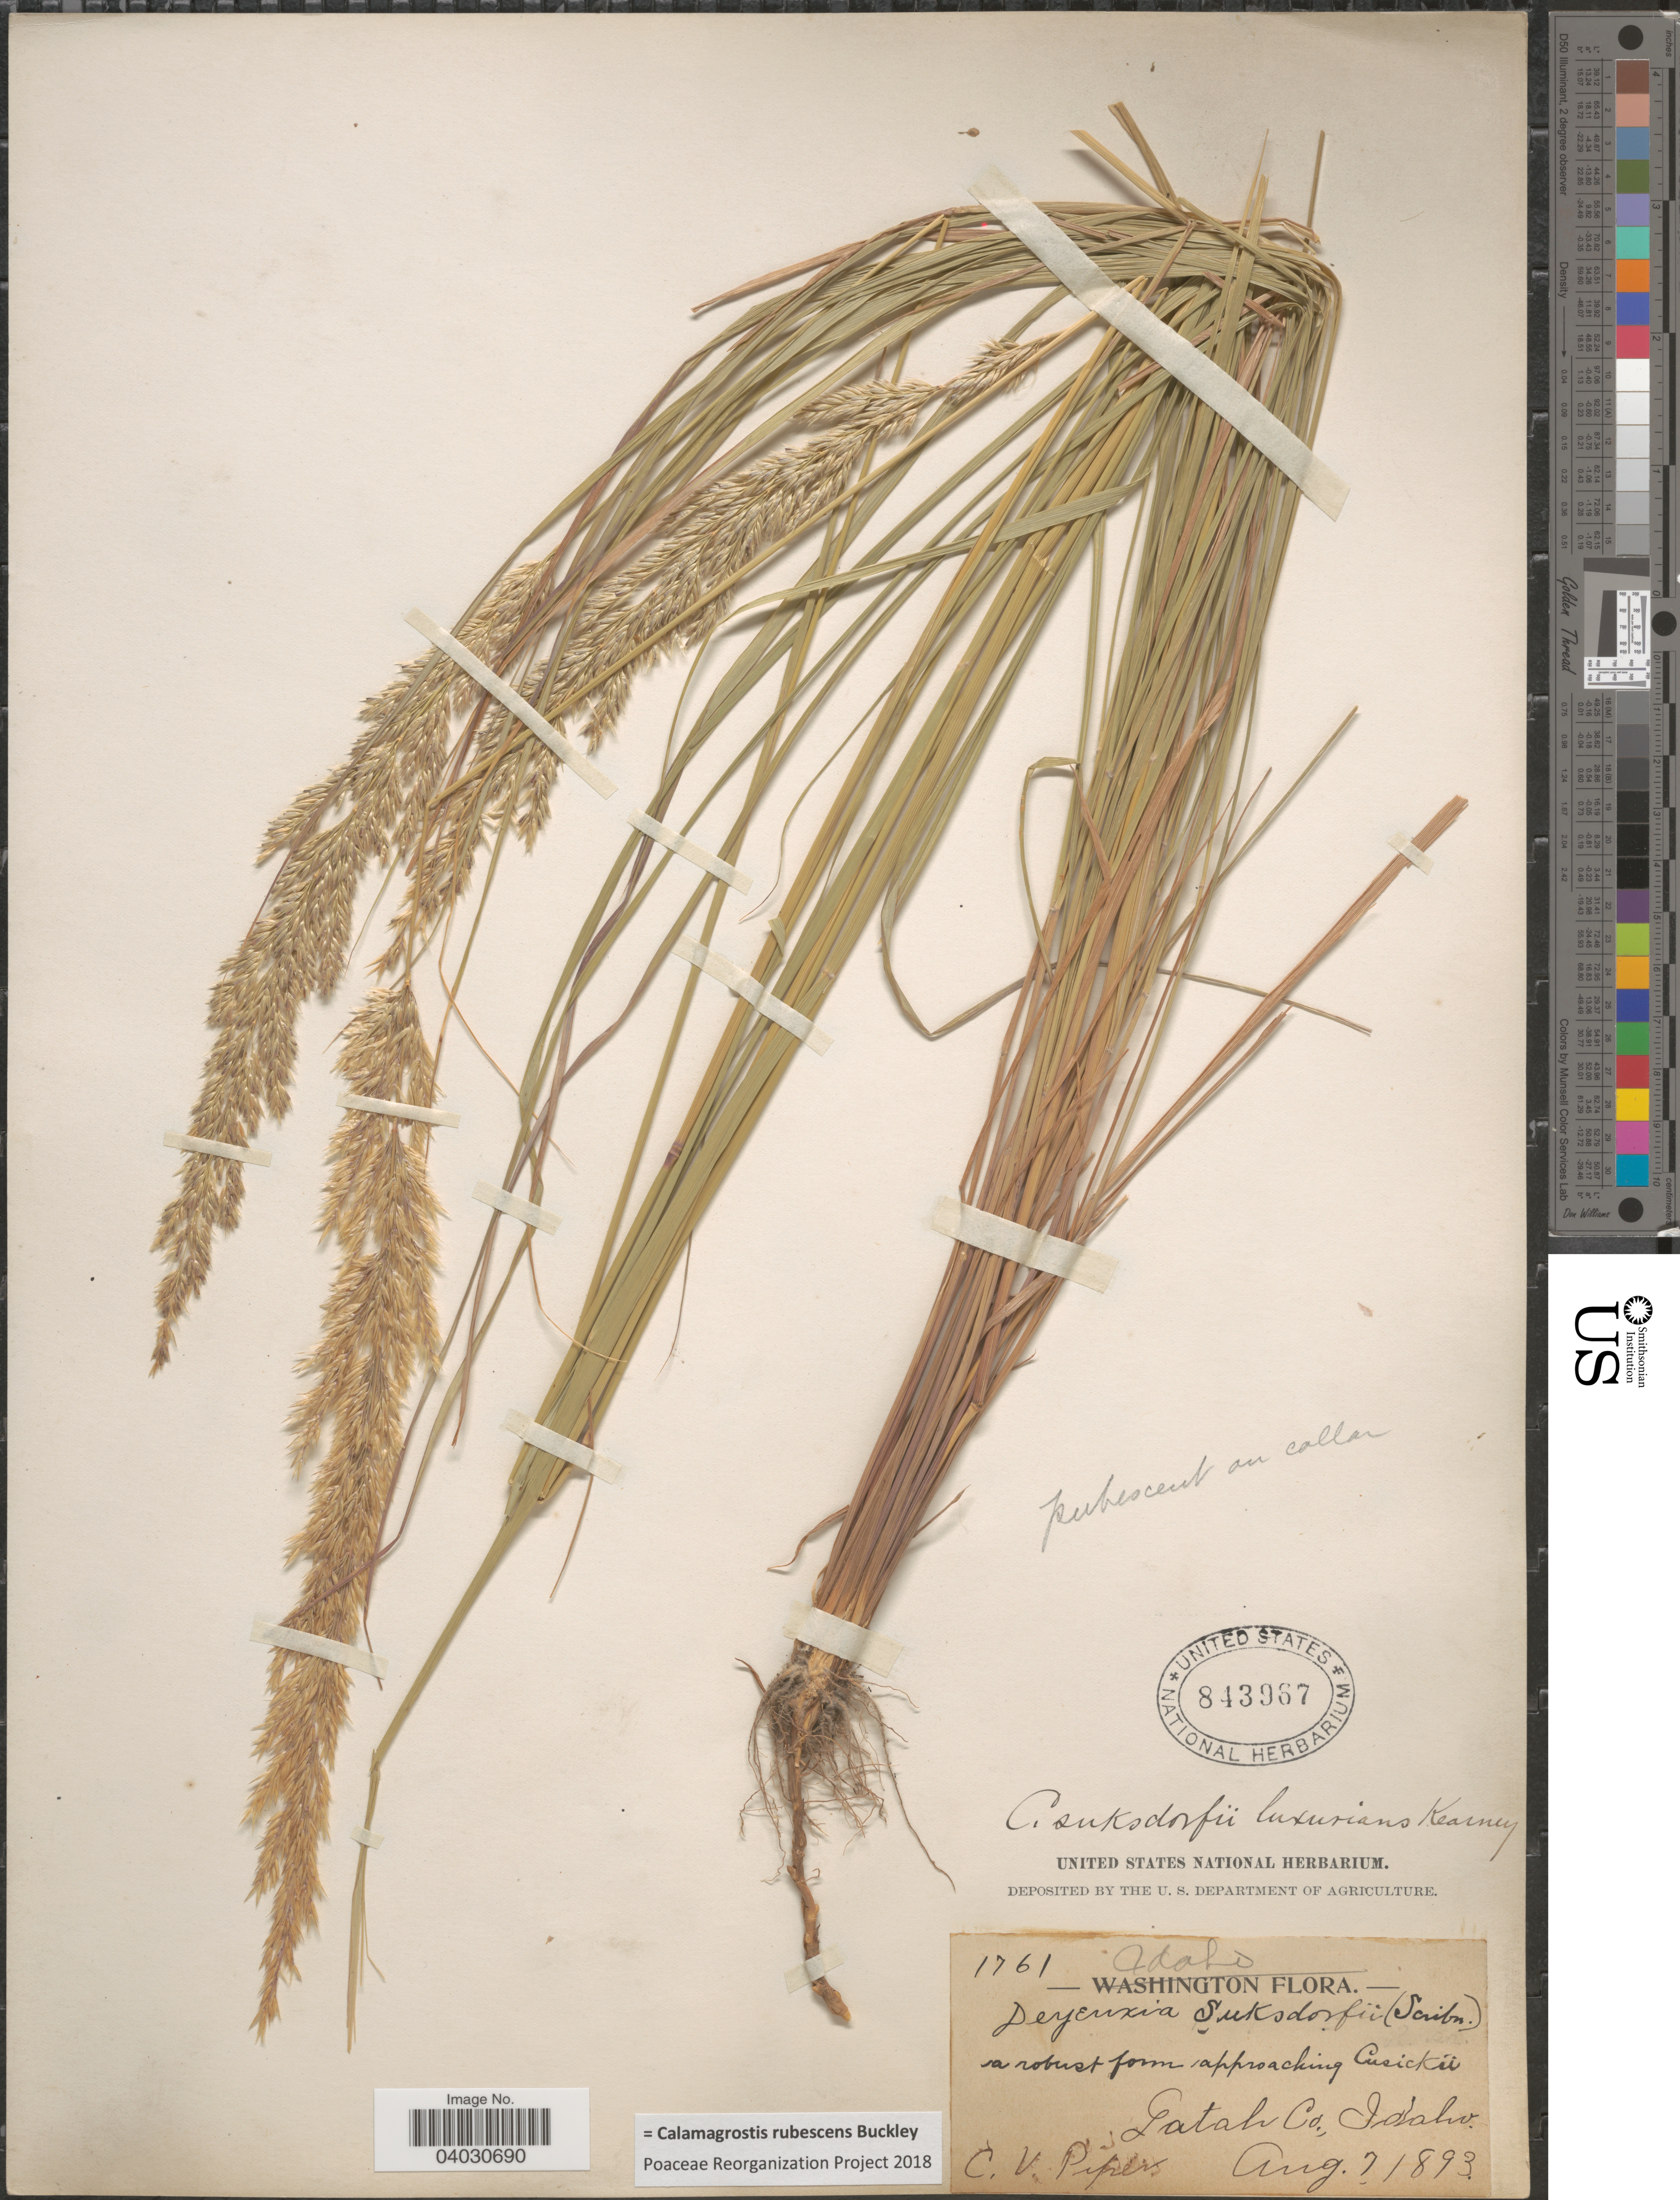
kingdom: Plantae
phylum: Tracheophyta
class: Liliopsida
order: Poales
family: Poaceae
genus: Calamagrostis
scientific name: Calamagrostis rubescens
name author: Buckley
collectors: C. V. Piper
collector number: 1761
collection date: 1893-08-07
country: United States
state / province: Idaho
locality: Latah Co.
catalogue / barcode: US 843967